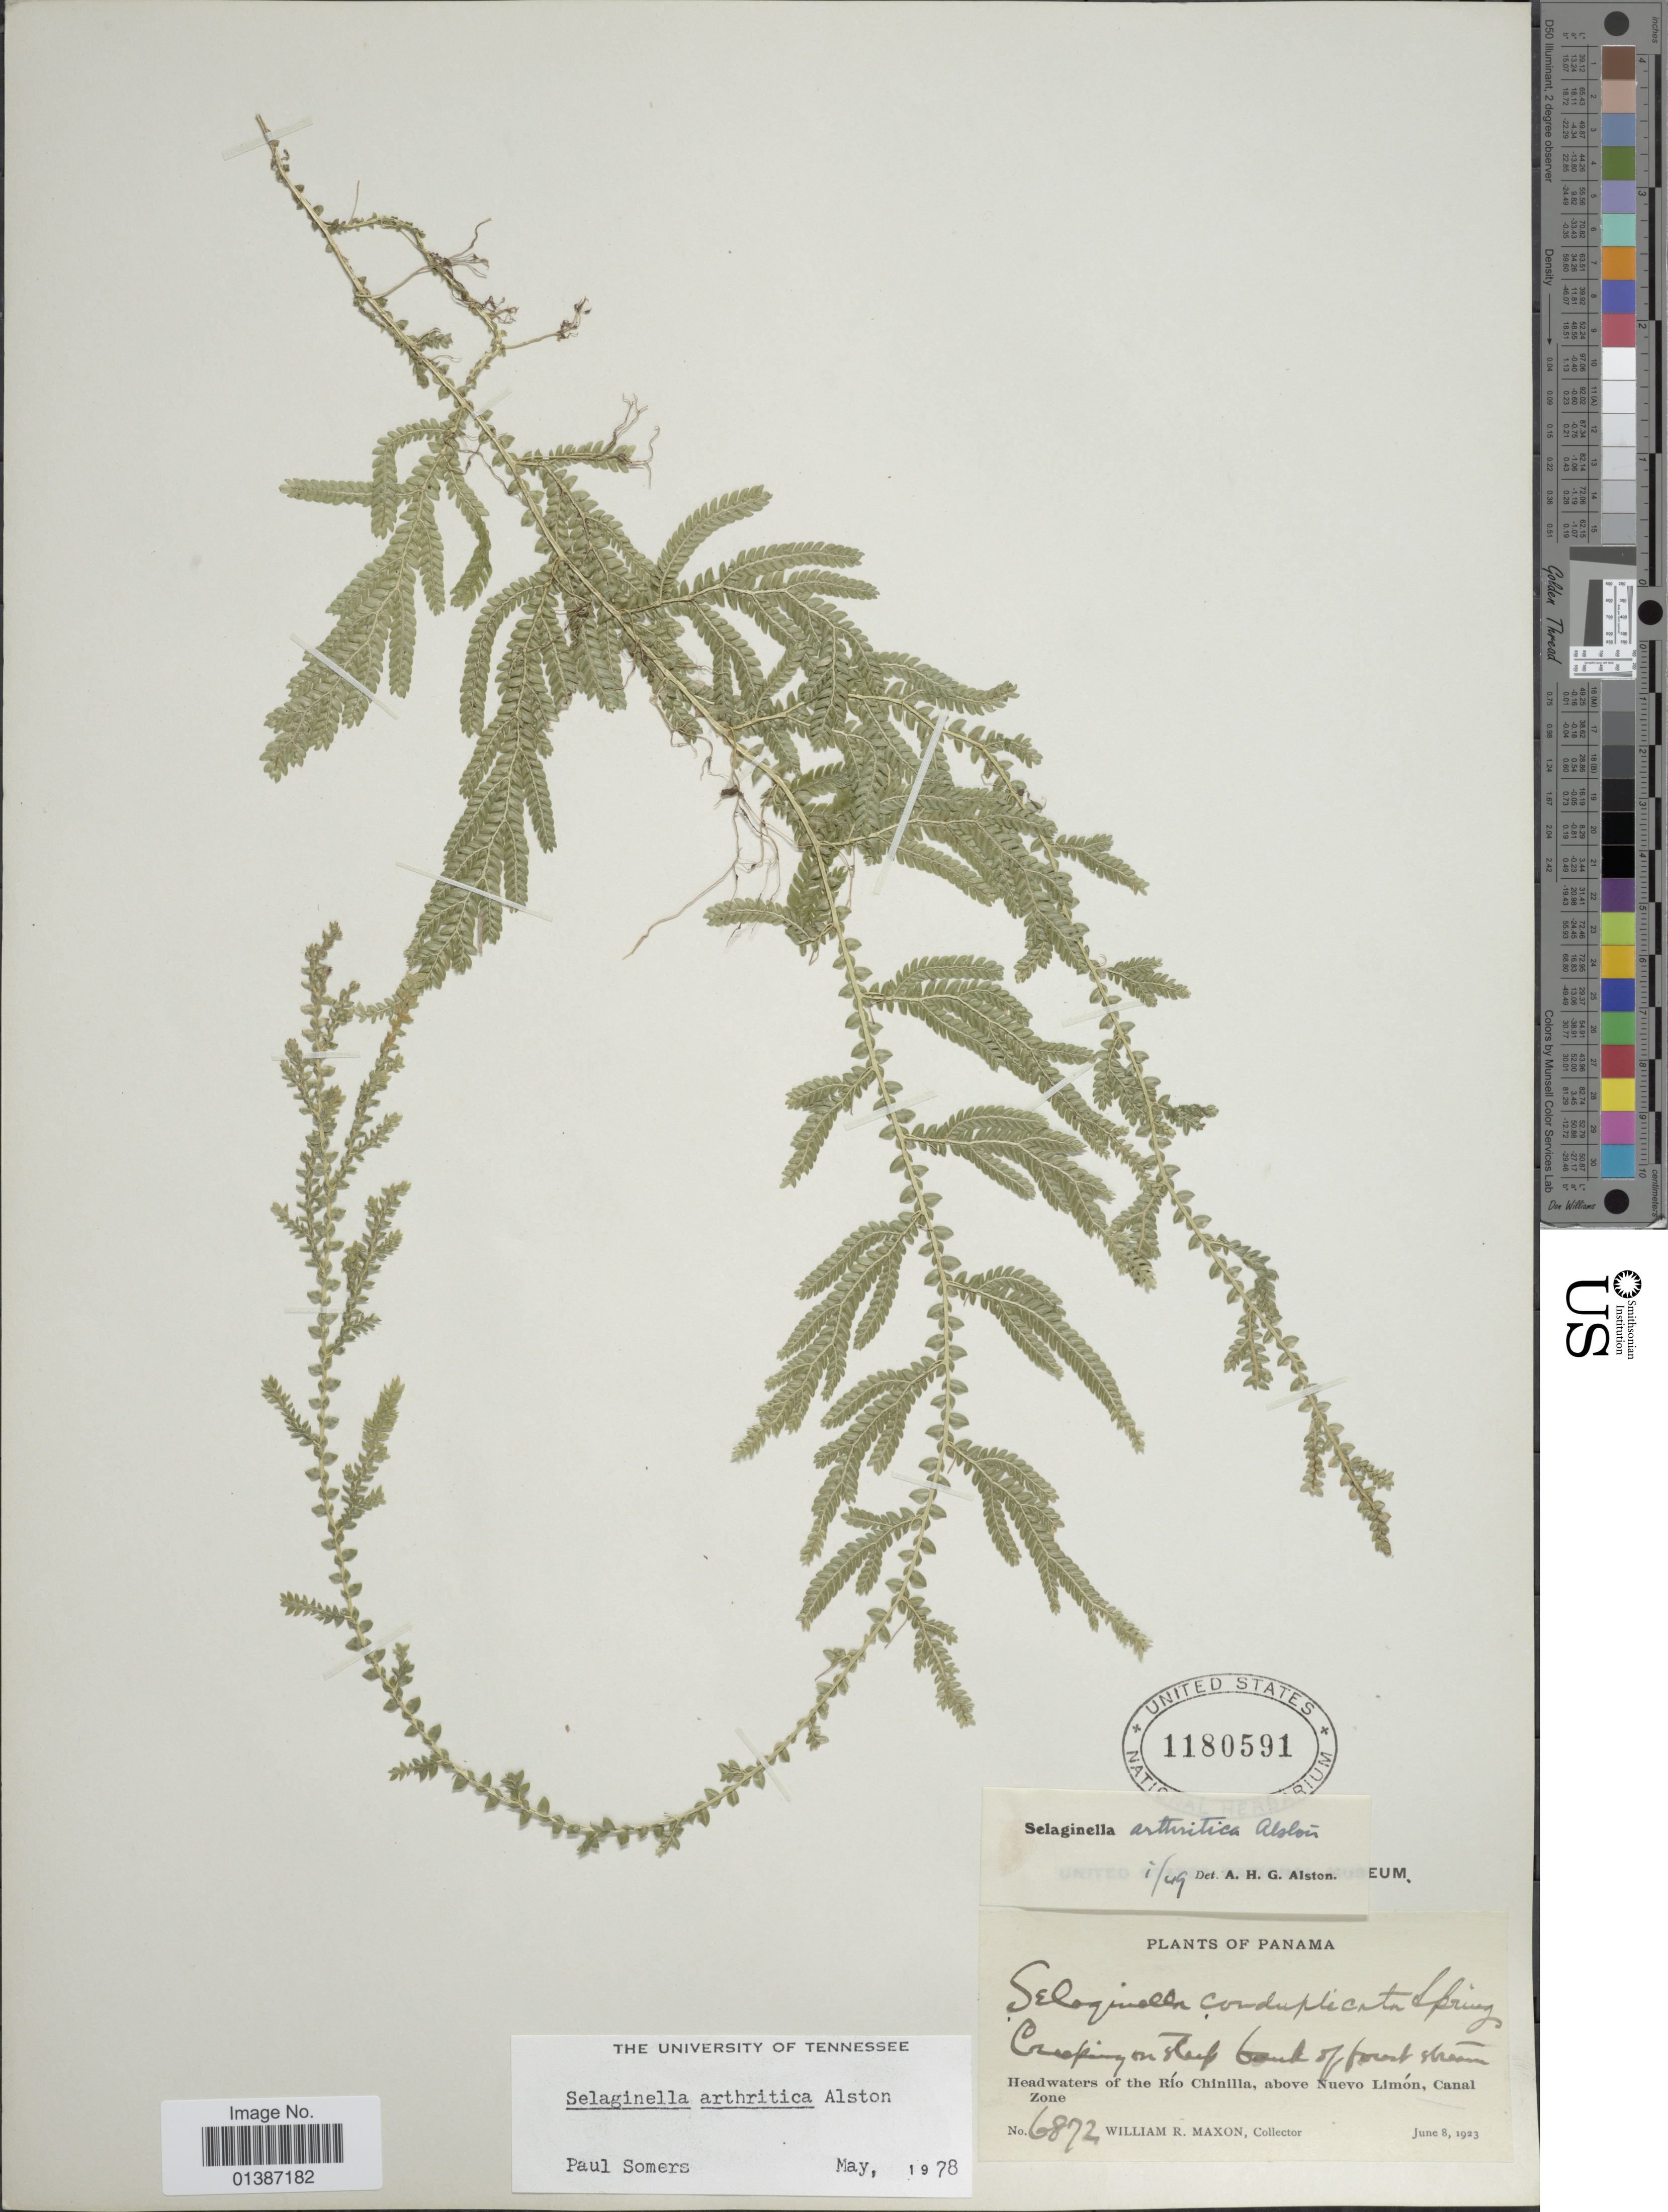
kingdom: Plantae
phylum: Tracheophyta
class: Lycopodiopsida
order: Selaginellales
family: Selaginellaceae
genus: Selaginella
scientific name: Selaginella arthritica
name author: Alston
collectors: W. R. Maxon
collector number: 6872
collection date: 1923-06-08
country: Panama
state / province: Colón / Panamá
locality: Headwaters of the Río Chinilla, above Nuevo Limón, Canal Zone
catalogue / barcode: US 1180591